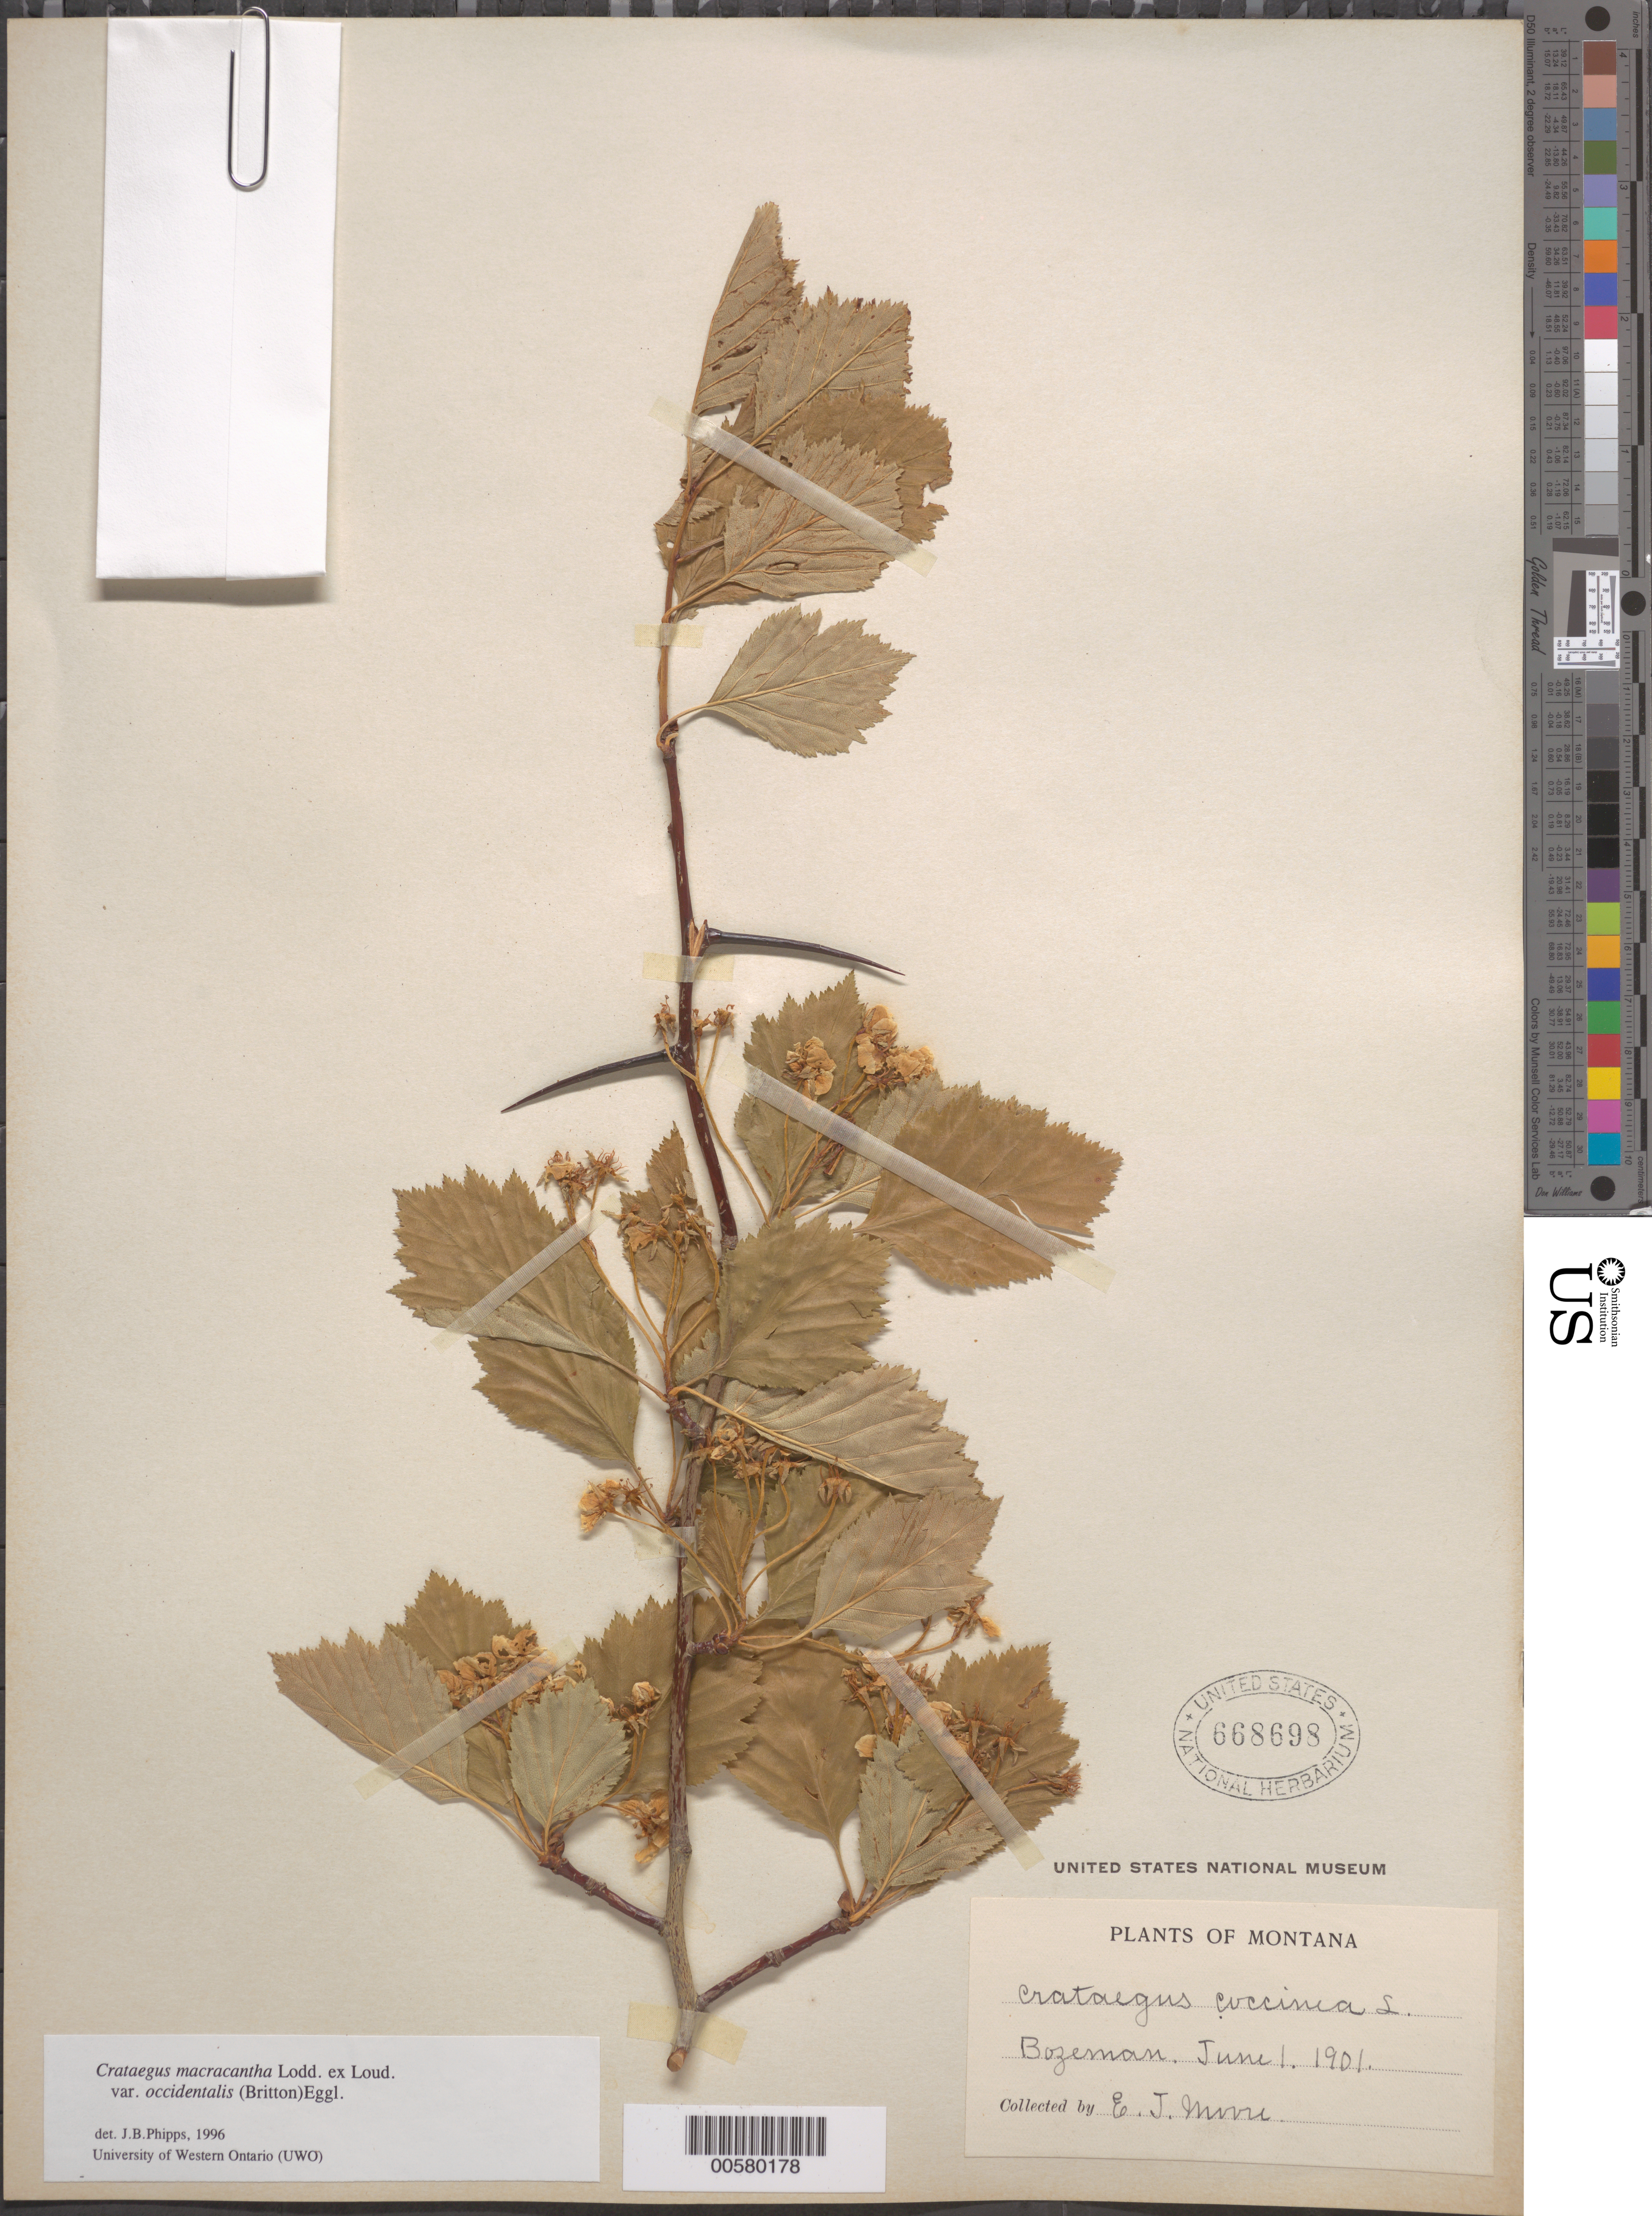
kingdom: Plantae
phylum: Tracheophyta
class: Magnoliopsida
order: Rosales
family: Rosaceae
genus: Crataegus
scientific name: Crataegus macracantha var. occidentalis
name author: (Britton) Eggl.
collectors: E. Moore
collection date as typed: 01 Jun 1901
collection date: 1901-06-01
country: United States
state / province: Montana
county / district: Gallatin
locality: Bozeman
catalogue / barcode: US 668698